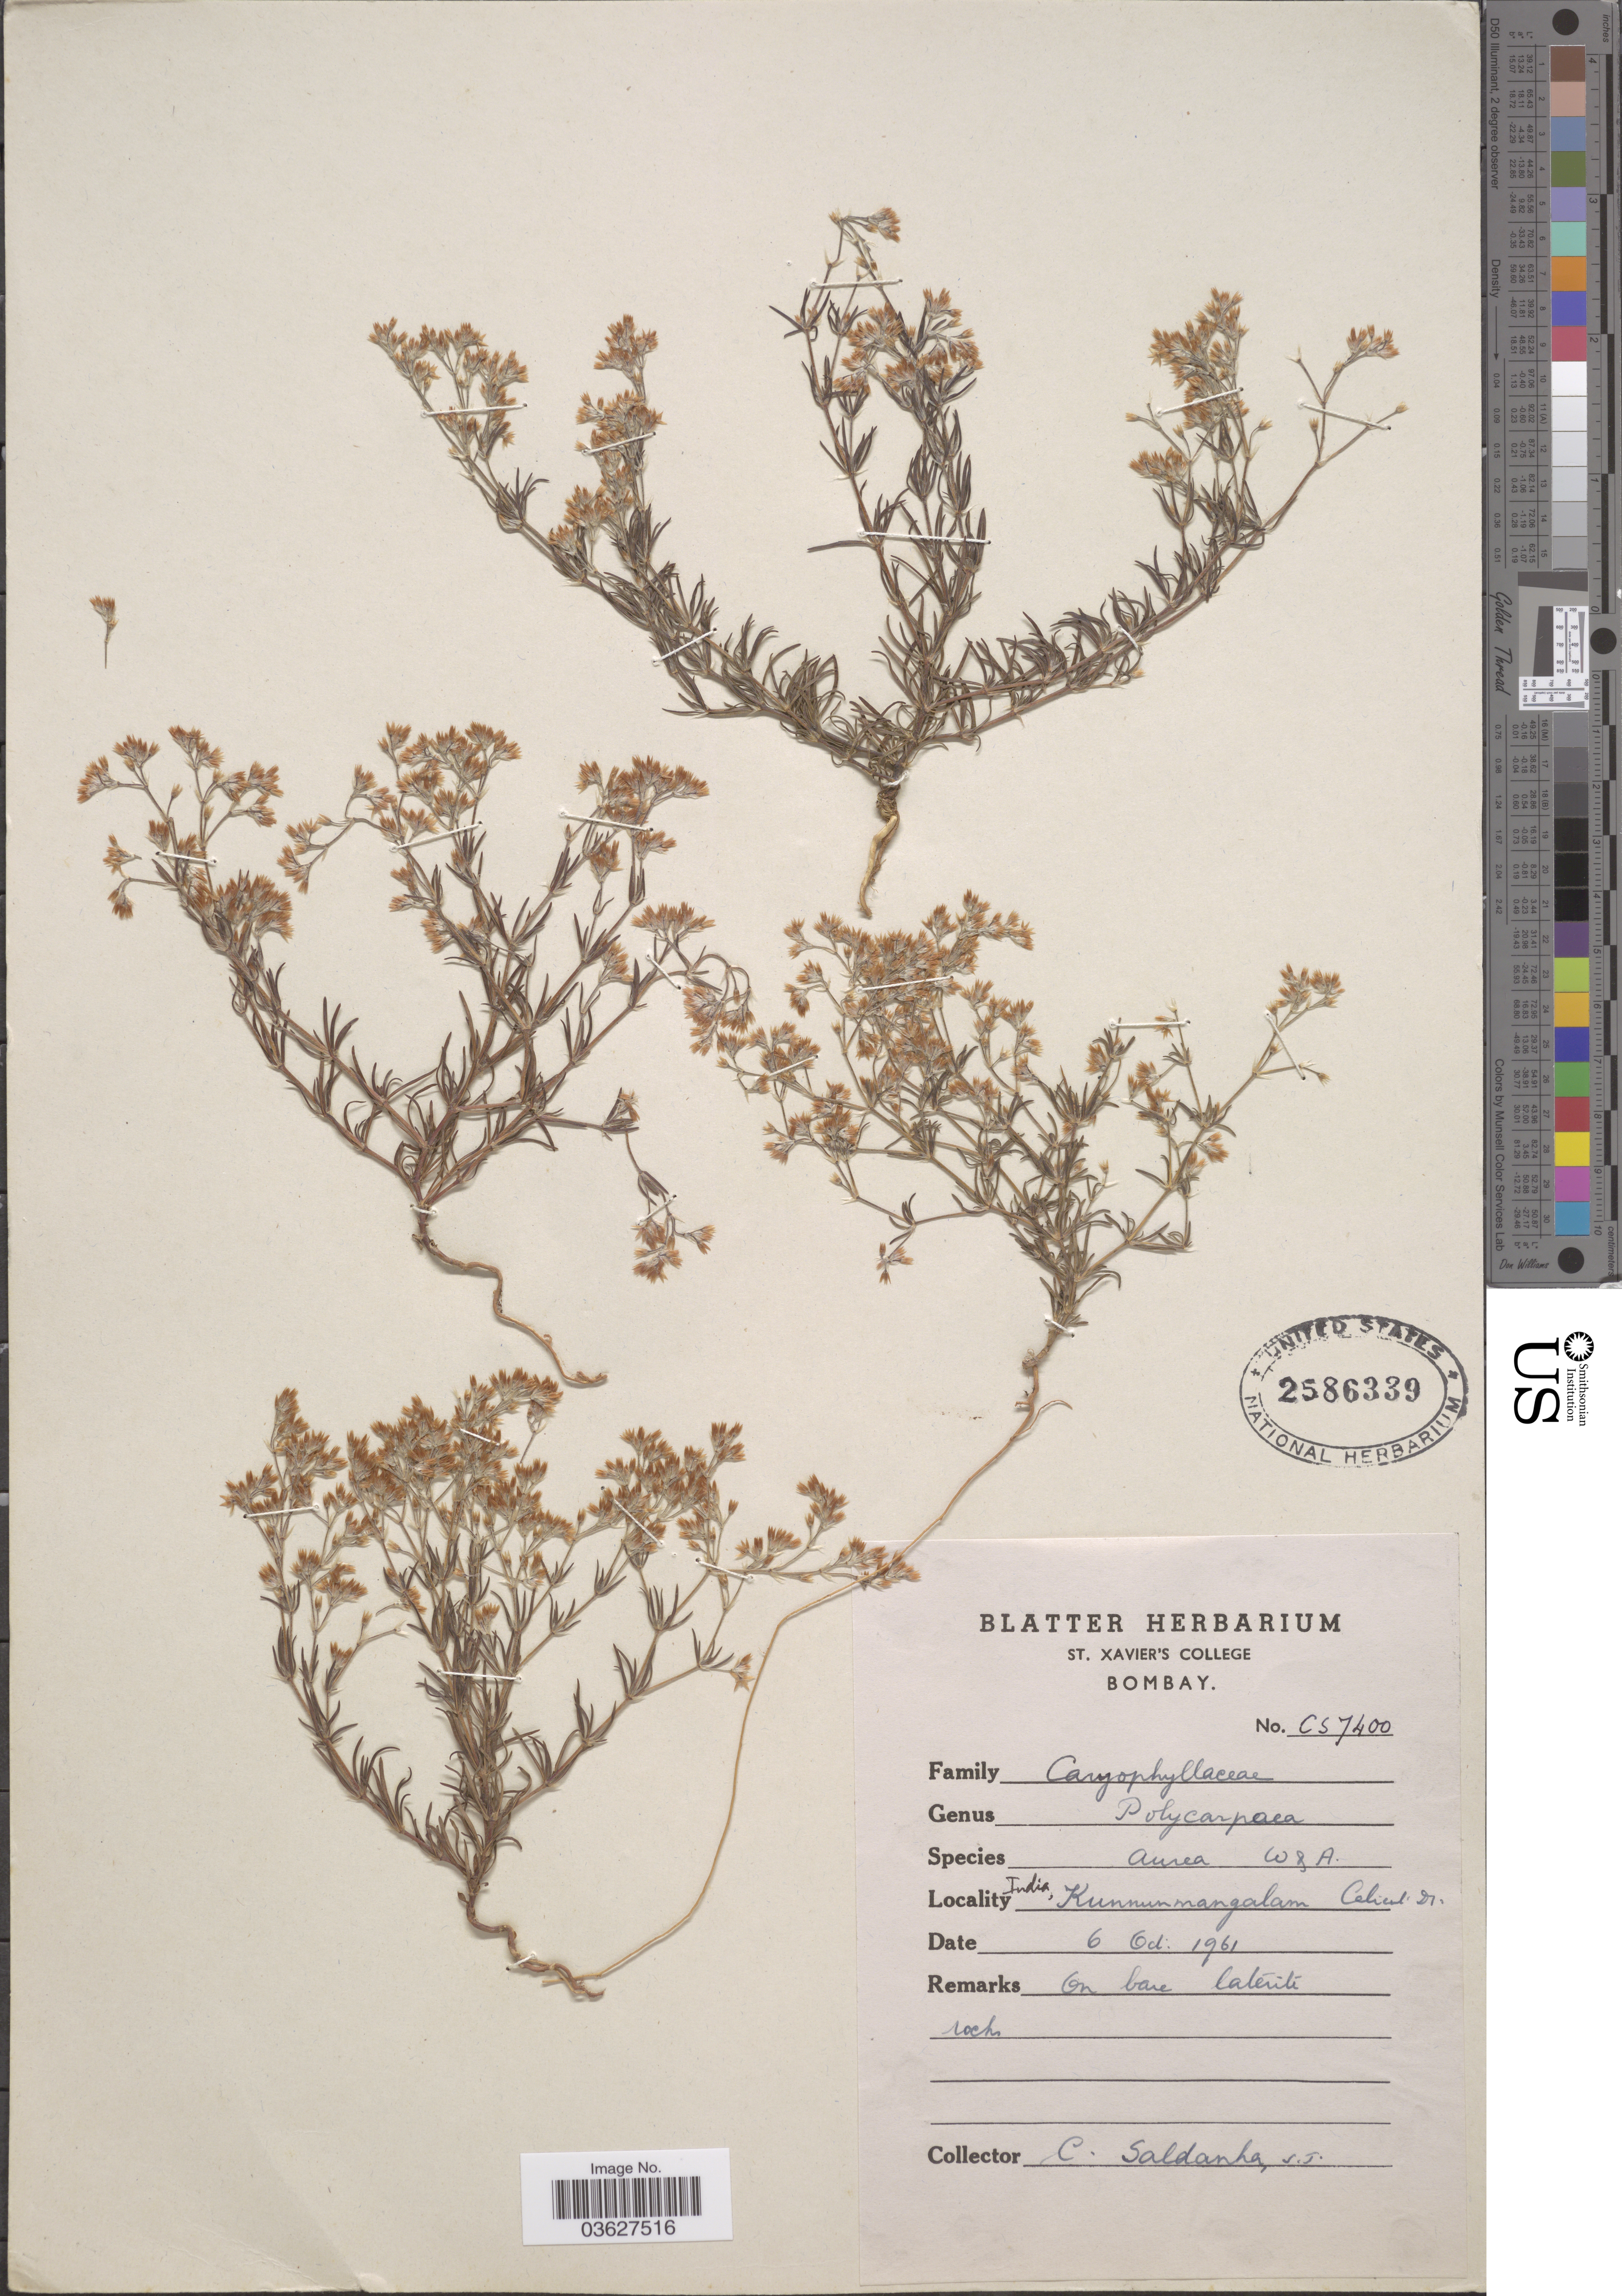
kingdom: Plantae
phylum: Tracheophyta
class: Magnoliopsida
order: Caryophyllales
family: Caryophyllaceae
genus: Polycarpaea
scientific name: Polycarpaea aurea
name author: Wight ex Arn.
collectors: C. Saldanha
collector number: CS7400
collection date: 1961-10-06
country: India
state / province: Kerala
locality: Kunnunmangalam, Calicut Dt.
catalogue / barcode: US 2586339